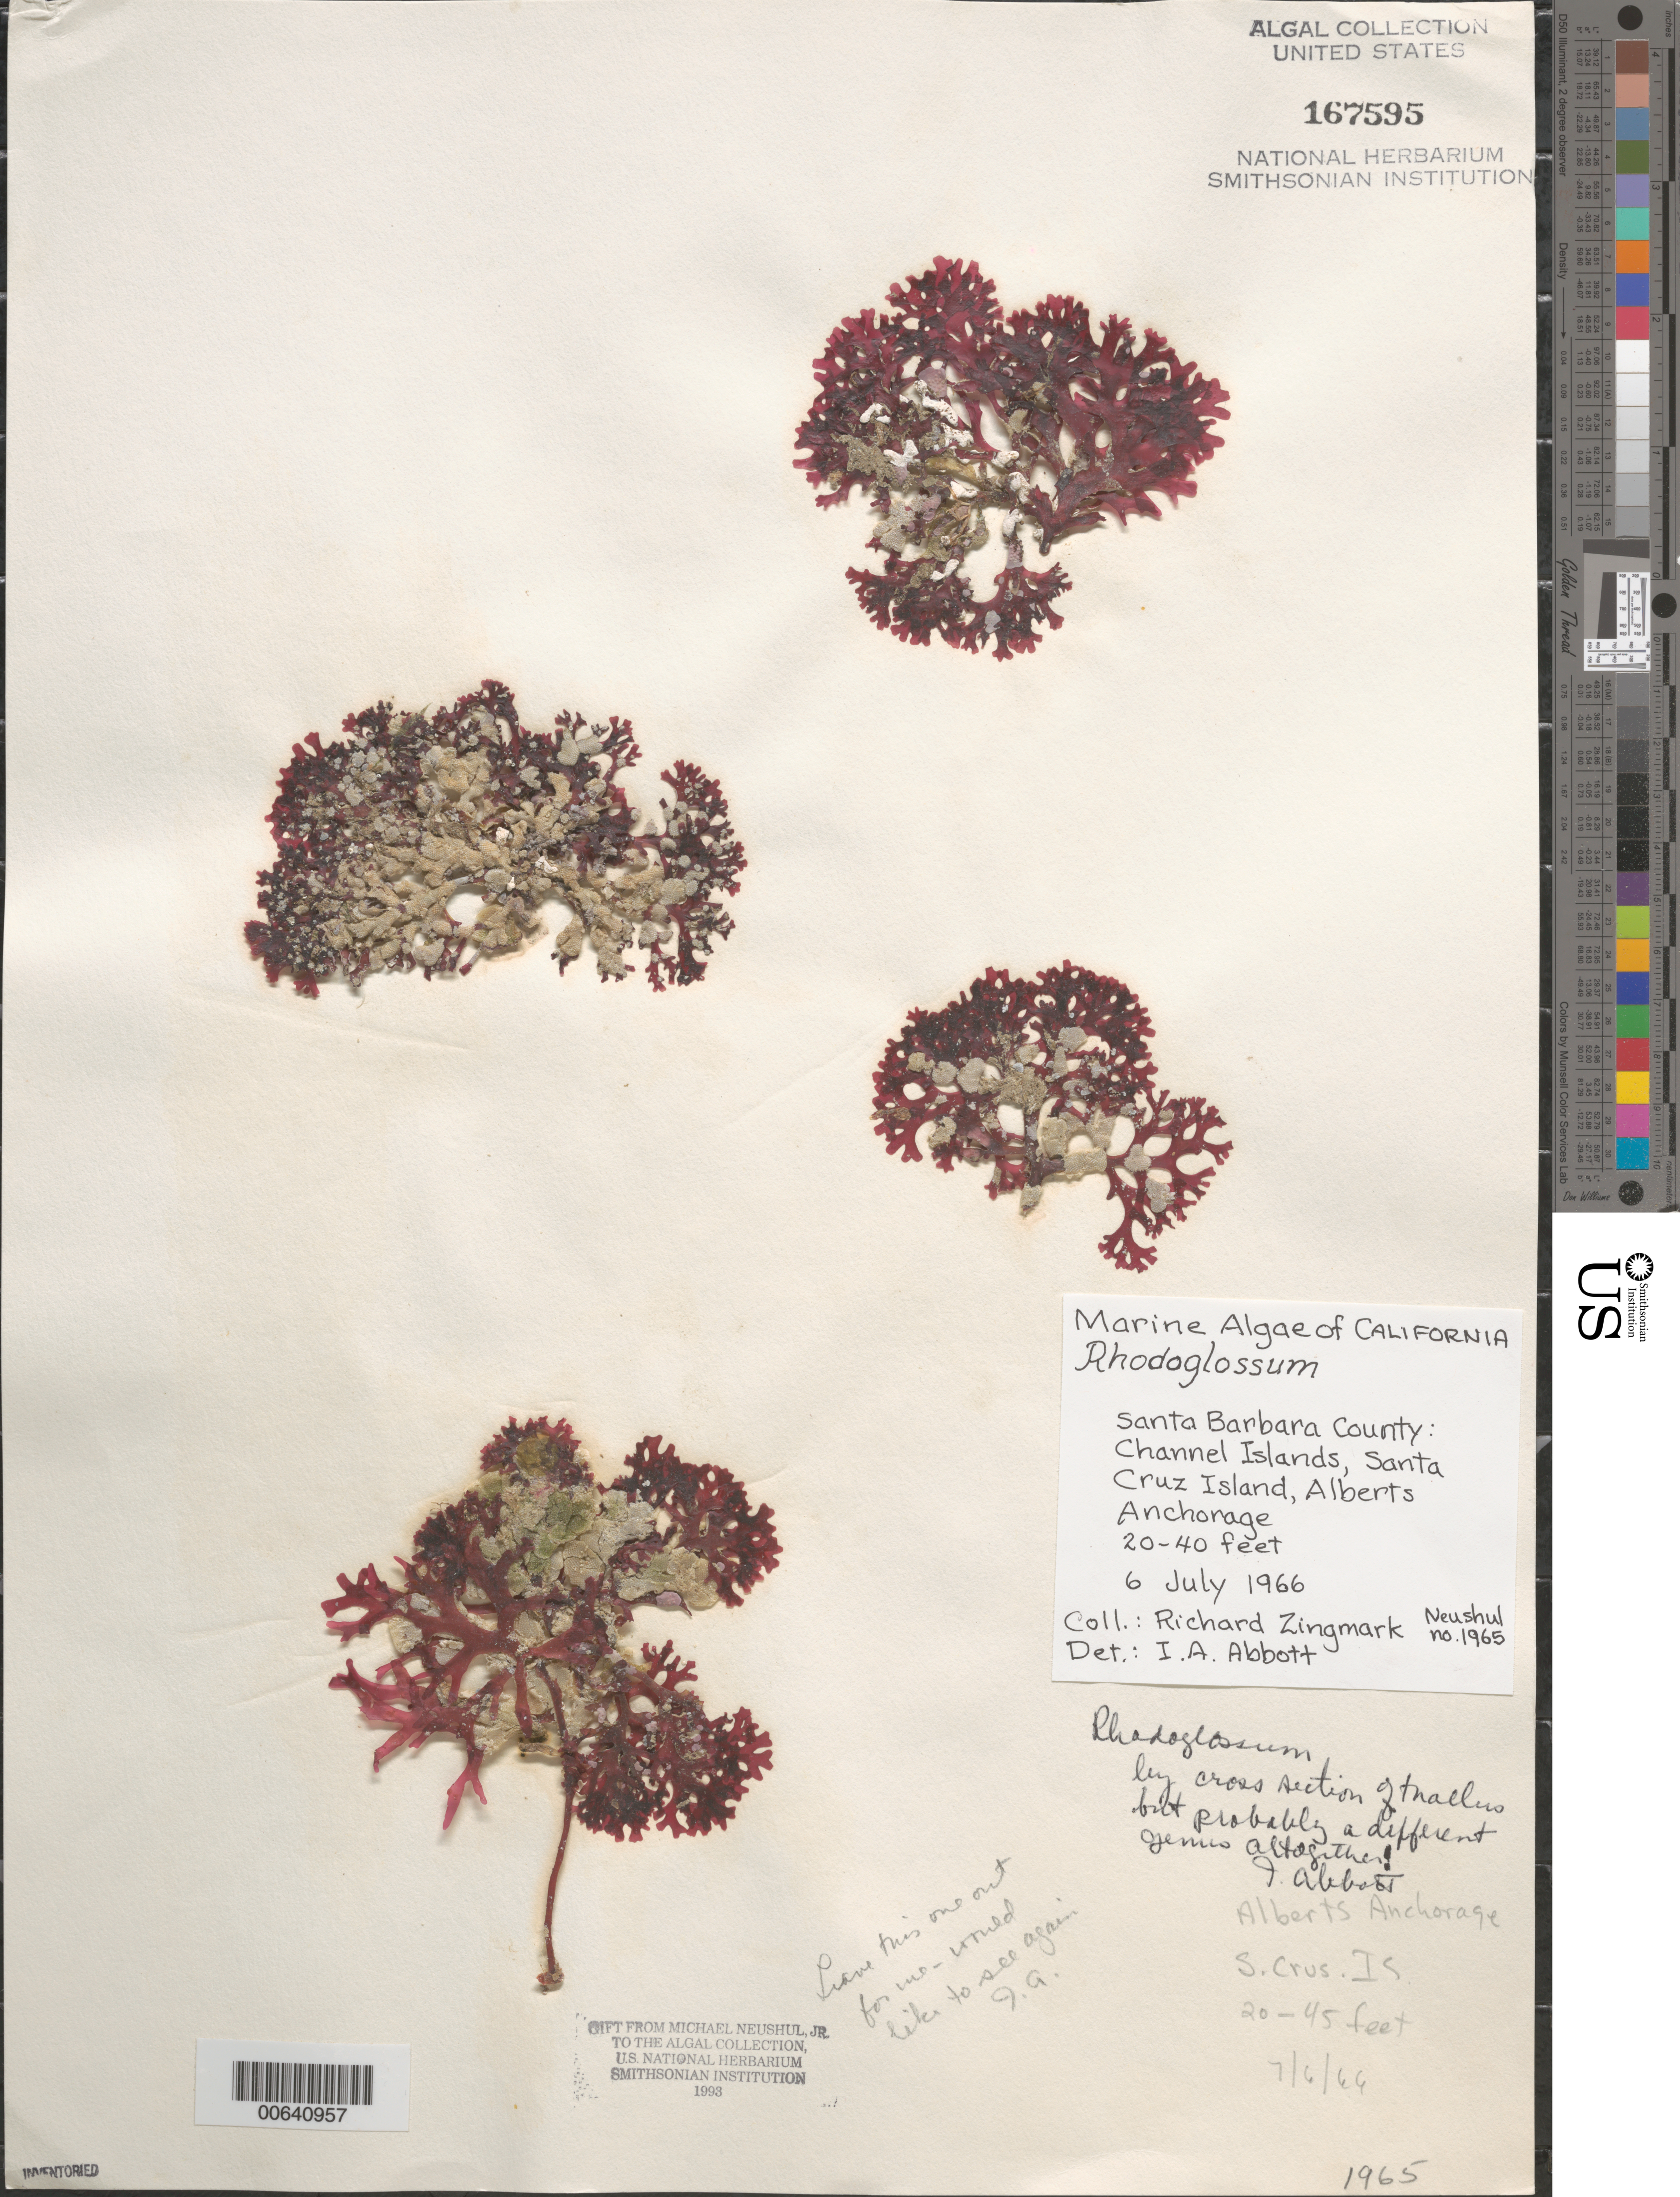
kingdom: Plantae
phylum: Rhodophyta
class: Florideophyceae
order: Gigartinales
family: Gigartinaceae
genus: Rhodoglossum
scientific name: Rhodoglossum sp.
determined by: Abbott, Isabella A.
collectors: R. Zingmark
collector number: Neushul 1965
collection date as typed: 06 Jul 1966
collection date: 1966-07-06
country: United States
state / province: California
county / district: Santa Barbara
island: Santa Cruz Island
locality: Albert's Anchorage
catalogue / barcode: US 167595